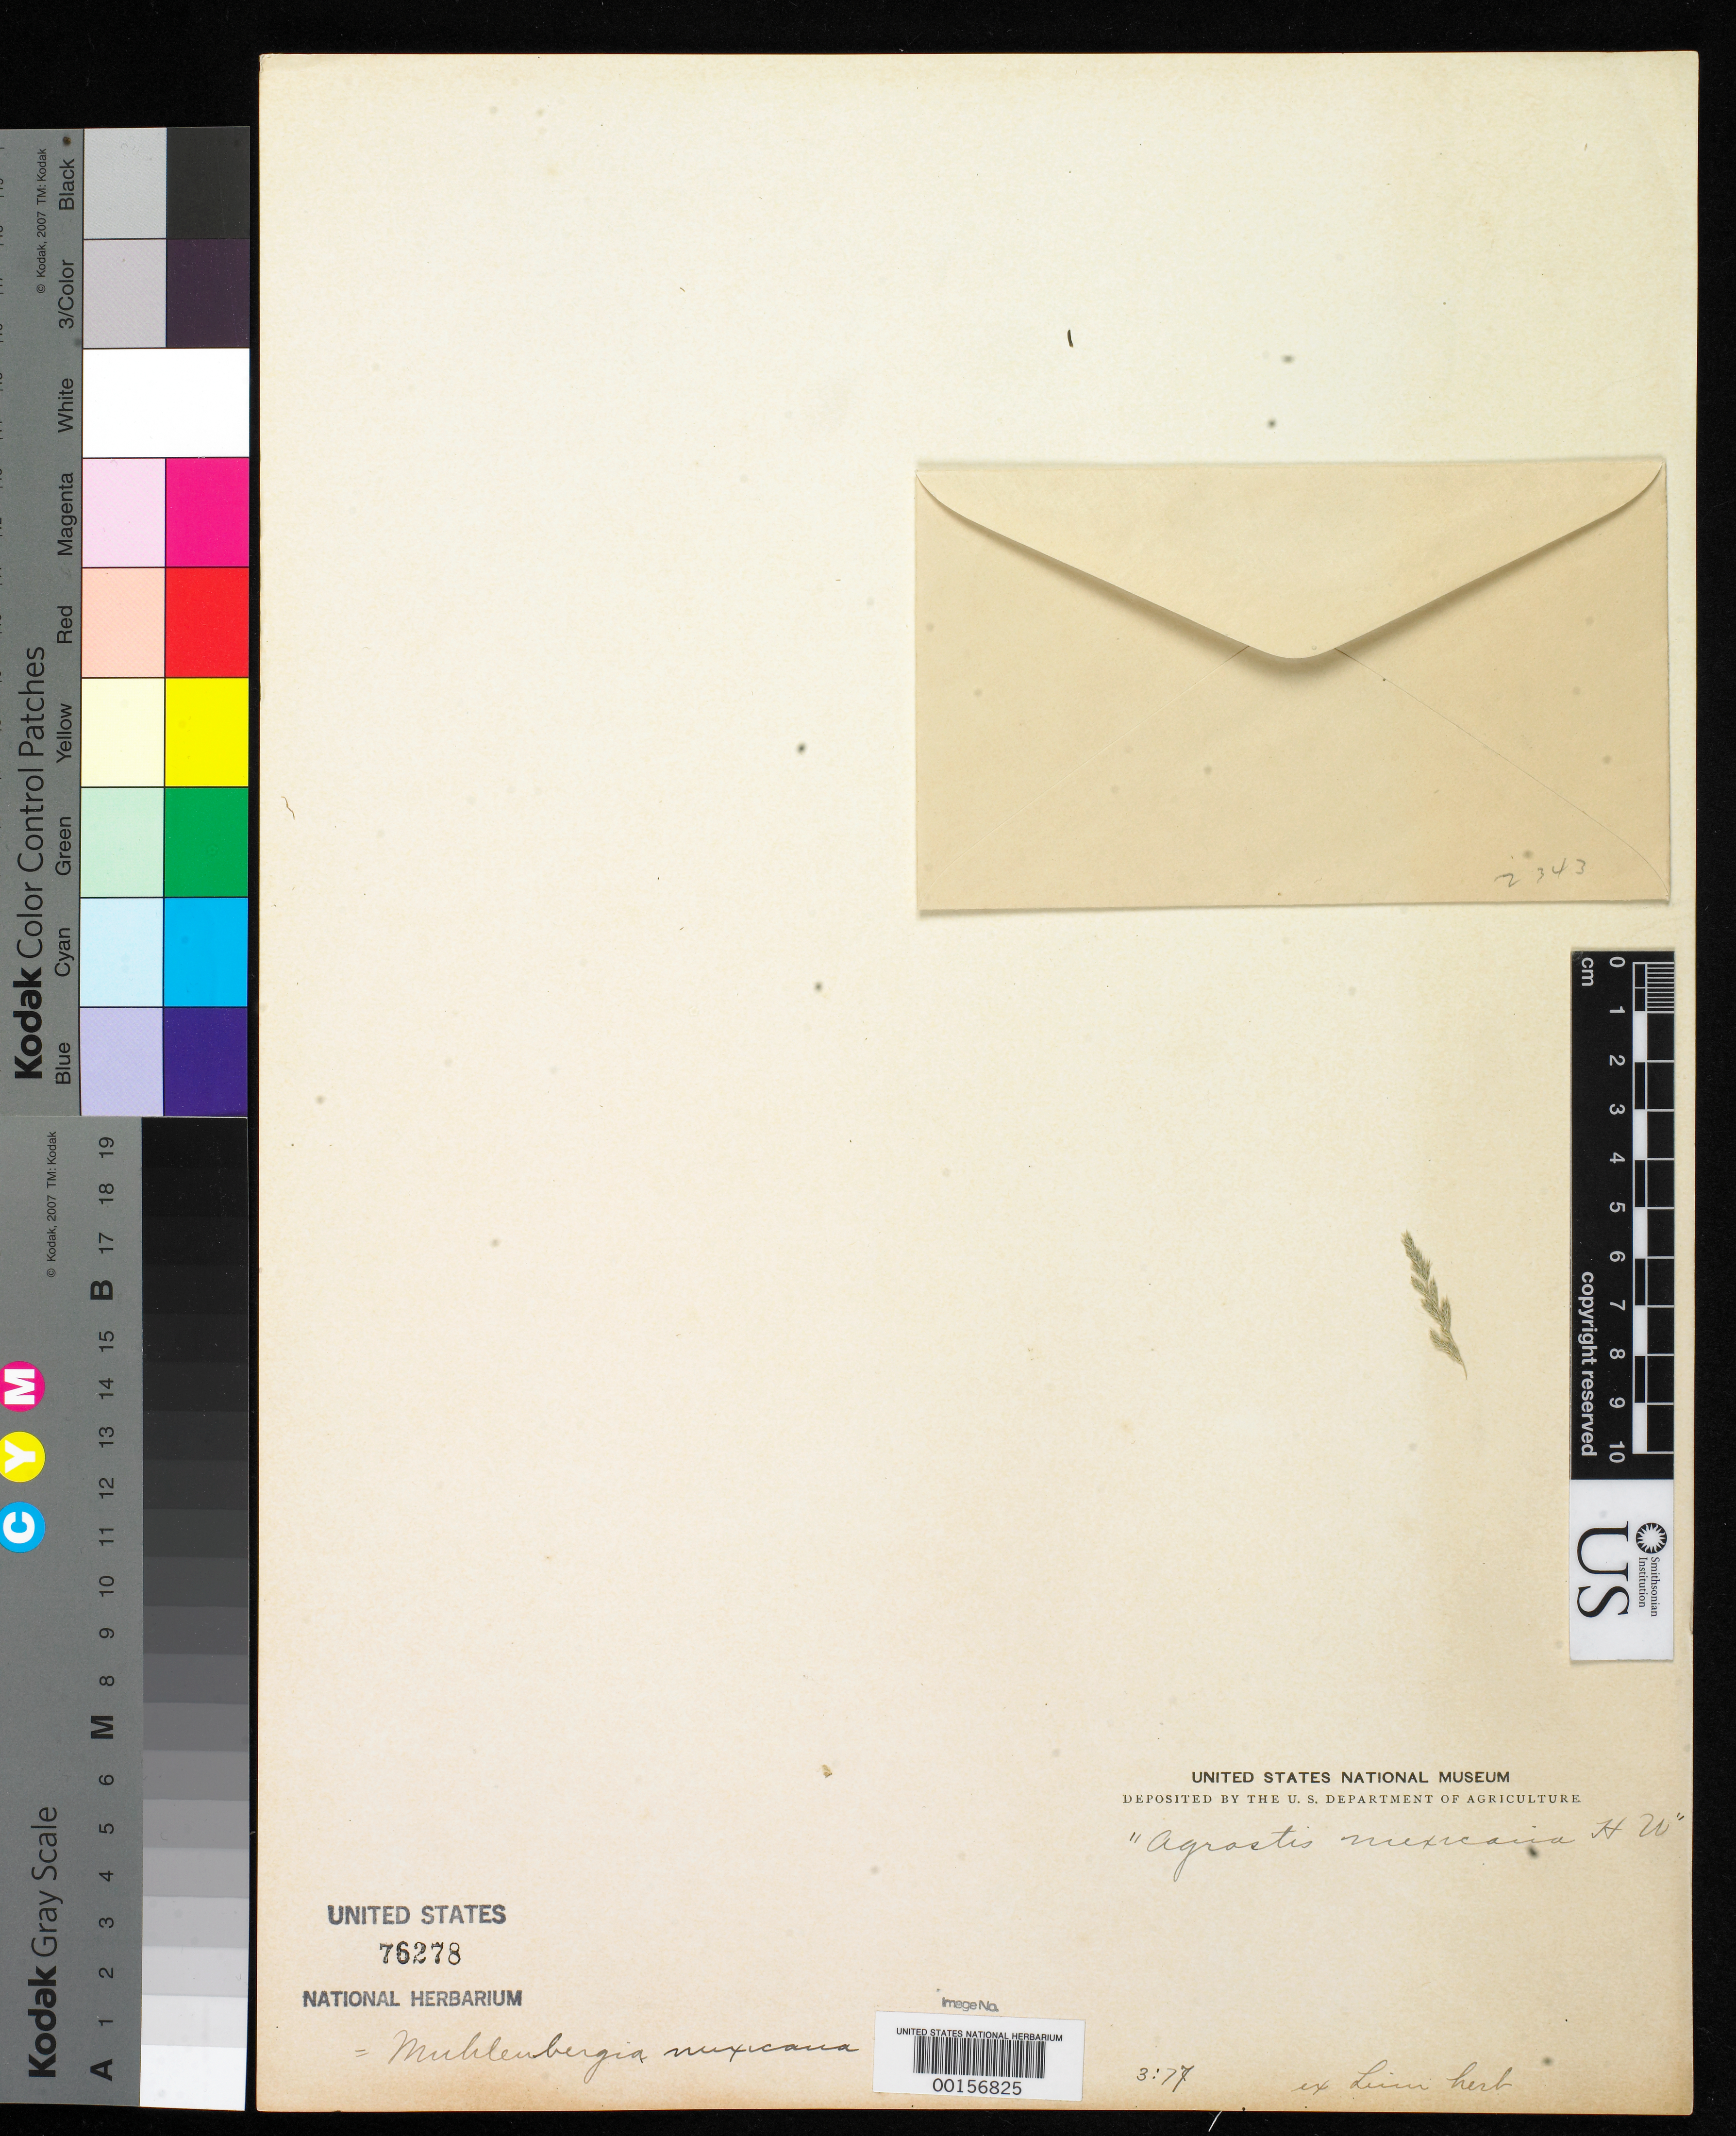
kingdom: Plantae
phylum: Tracheophyta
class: Liliopsida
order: Poales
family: Poaceae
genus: Agrostis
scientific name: Agrostis mexicana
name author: L.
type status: Type Fragment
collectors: D. Jacquin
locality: North America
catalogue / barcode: US 76278